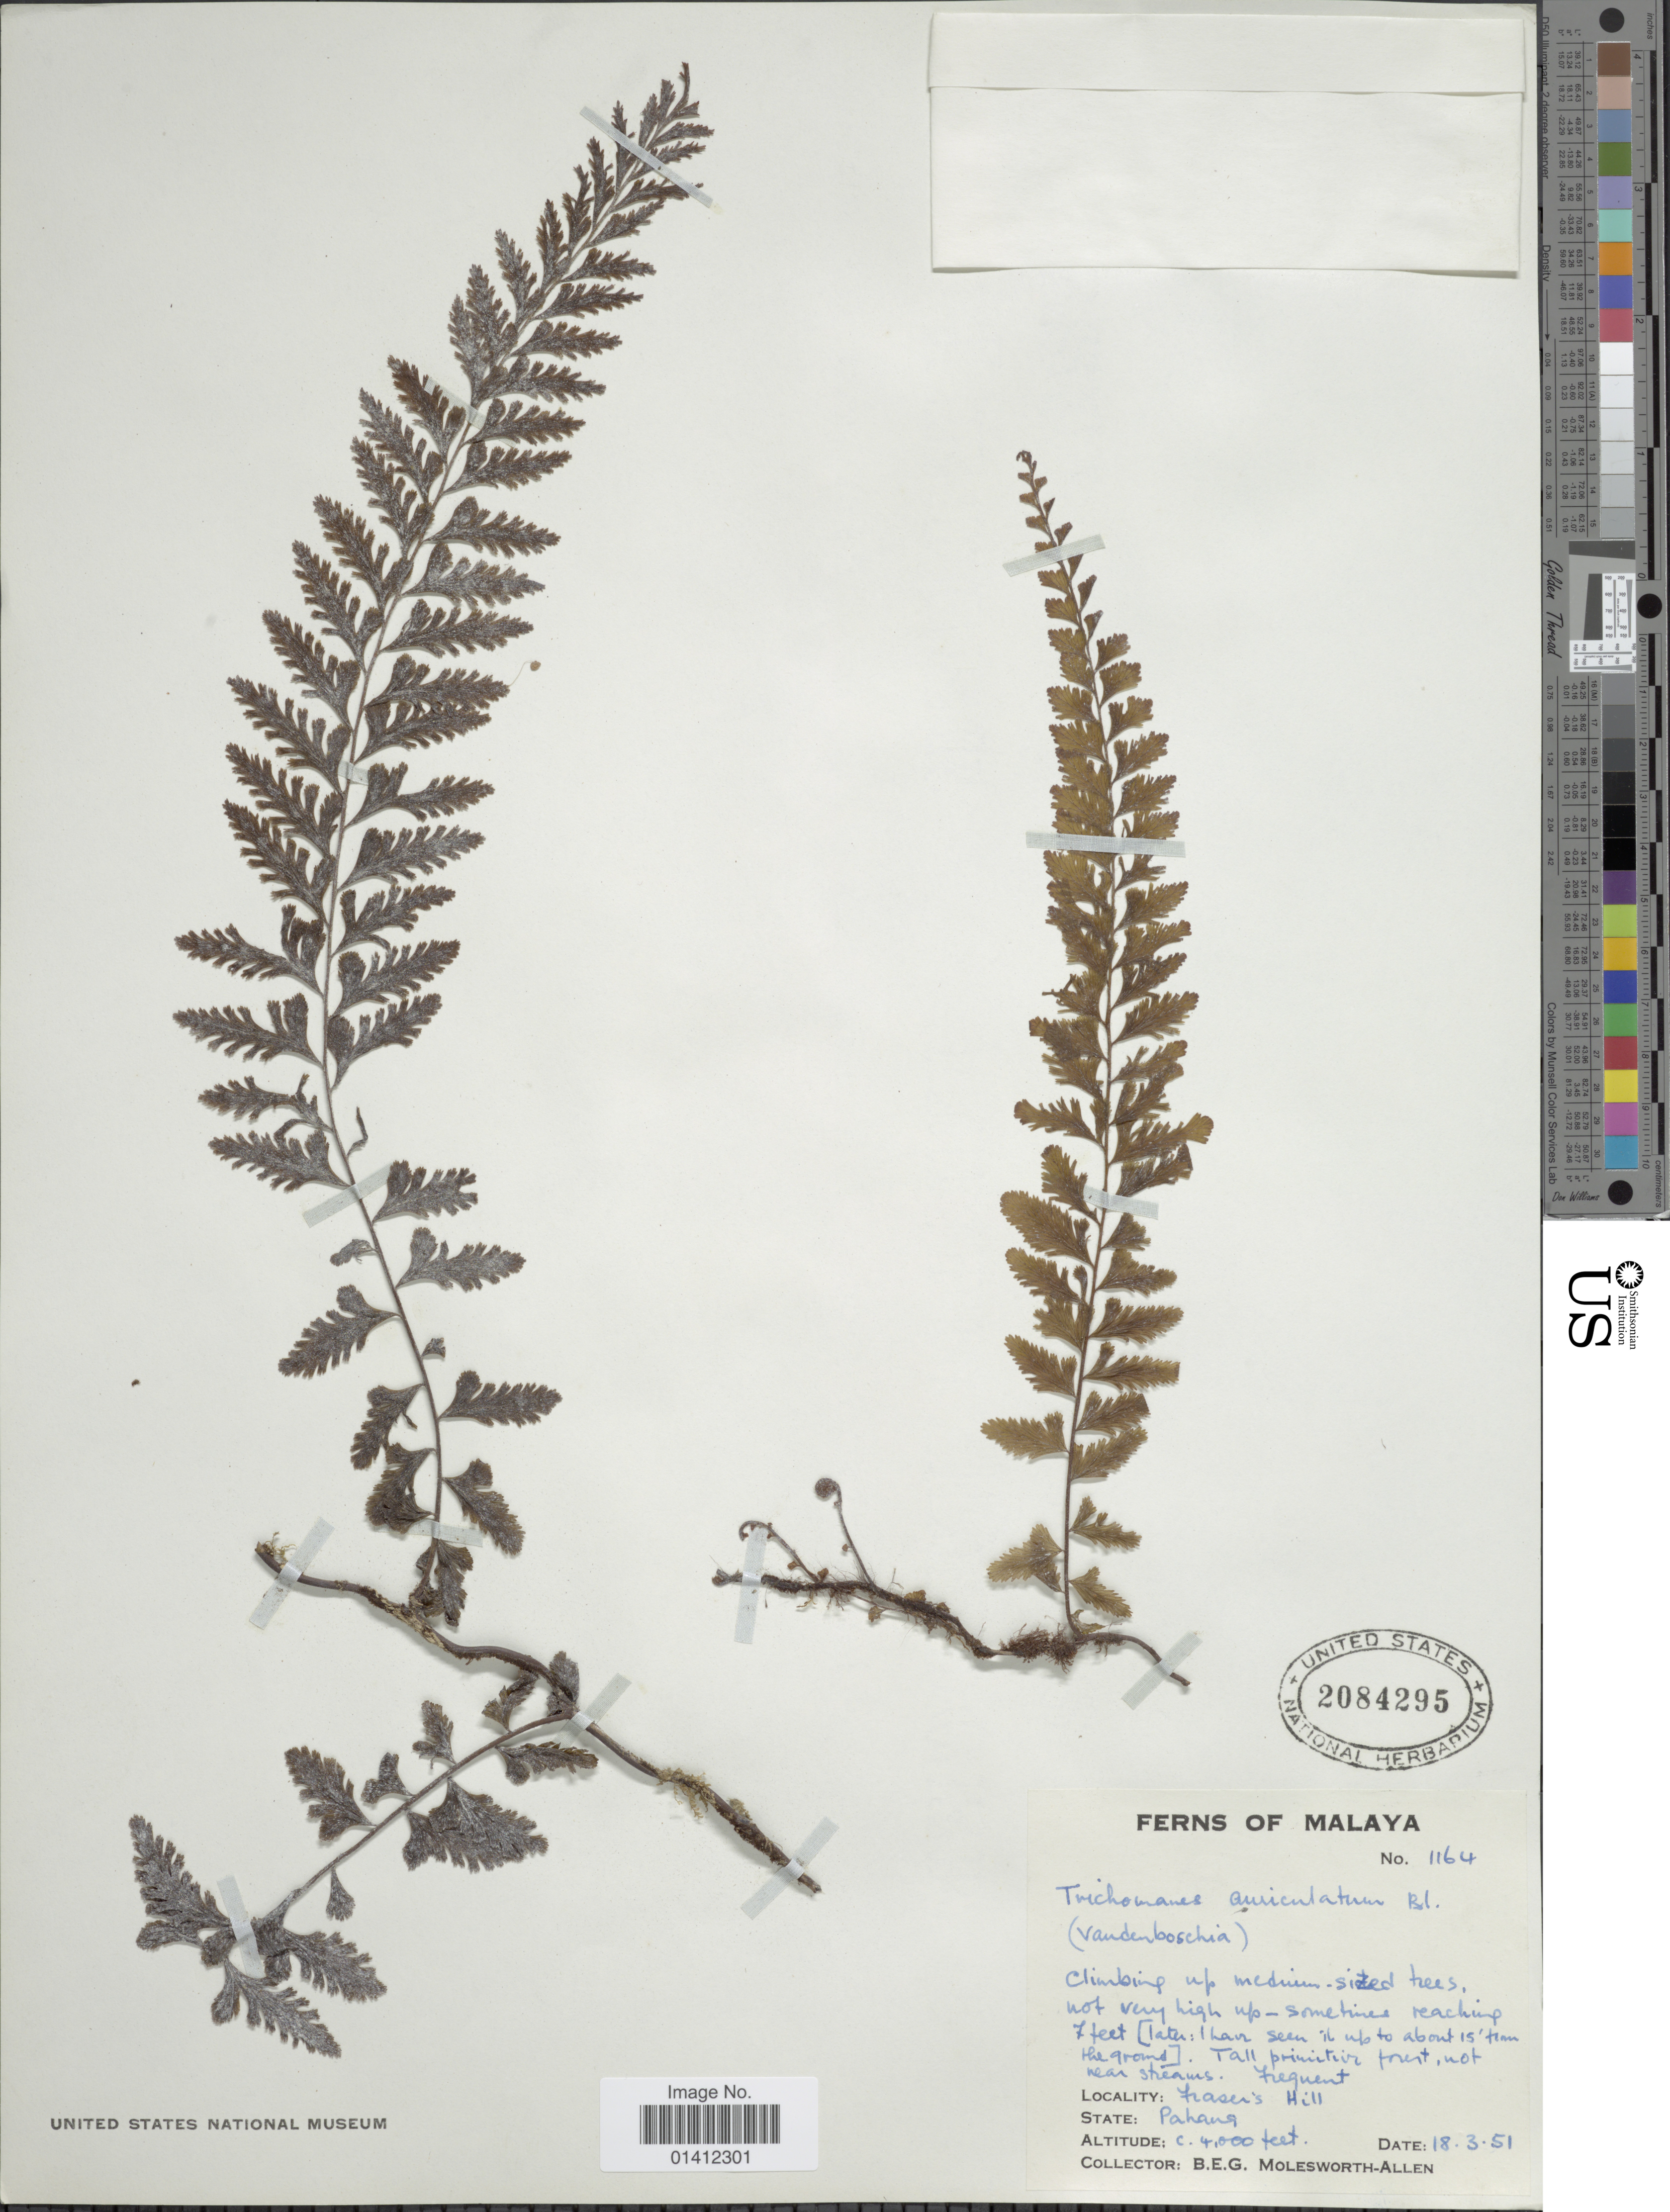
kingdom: Plantae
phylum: Tracheophyta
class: Polypodiopsida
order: Hymenophyllales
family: Hymenophyllaceae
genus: Vandenboschia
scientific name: Vandenboschia auriculata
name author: (Blume) Copel.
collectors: B. E. G. Molesworth-Allen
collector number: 1164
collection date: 1951-03-18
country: Malaysia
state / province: Pahang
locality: Malaya. Fraser's Hill. State: Pahang.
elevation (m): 1219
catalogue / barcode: US 2084295